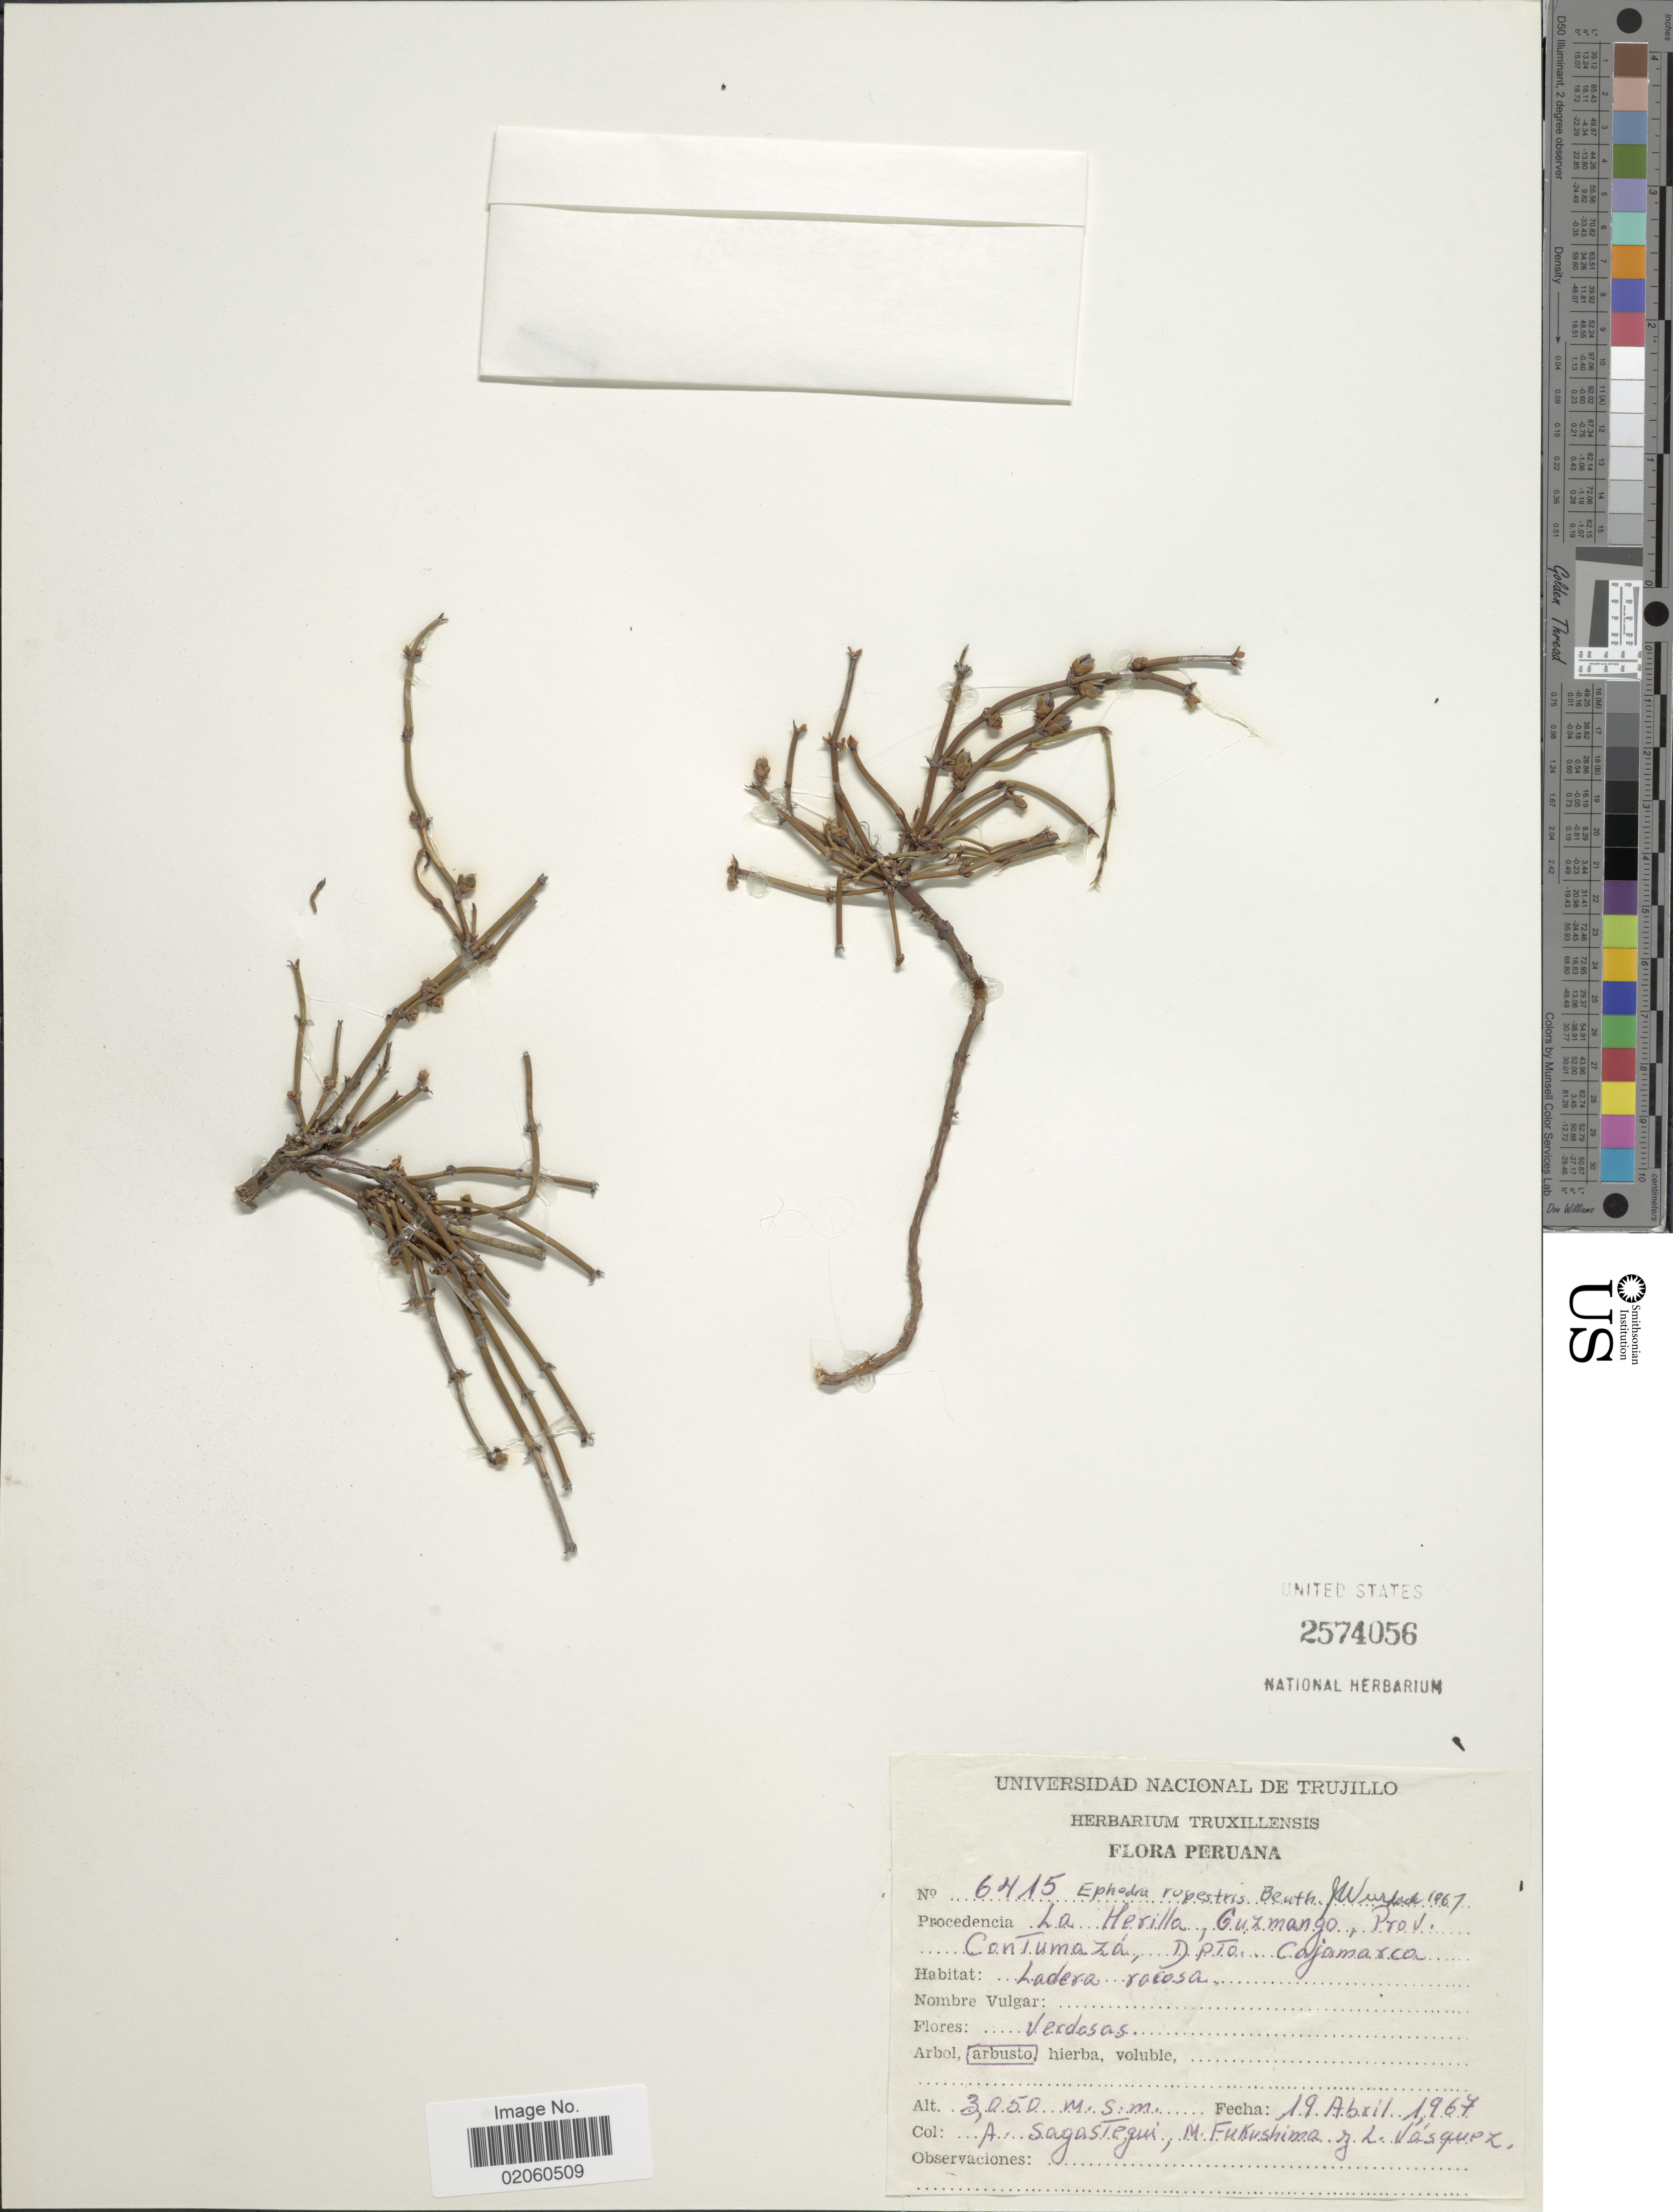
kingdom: Plantae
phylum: Tracheophyta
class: Gnetopsida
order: Ephedrales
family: Ephedraceae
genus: Ephedra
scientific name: Ephedra rupestris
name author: Benth.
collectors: A. Sagástegui A., M. Fukushima & L. Vasquez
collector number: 6415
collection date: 1967-04-19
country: Peru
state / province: Cajamarca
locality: La Herilla, Guzmango, Prov. Contumaza.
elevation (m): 3050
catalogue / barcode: US 2574056